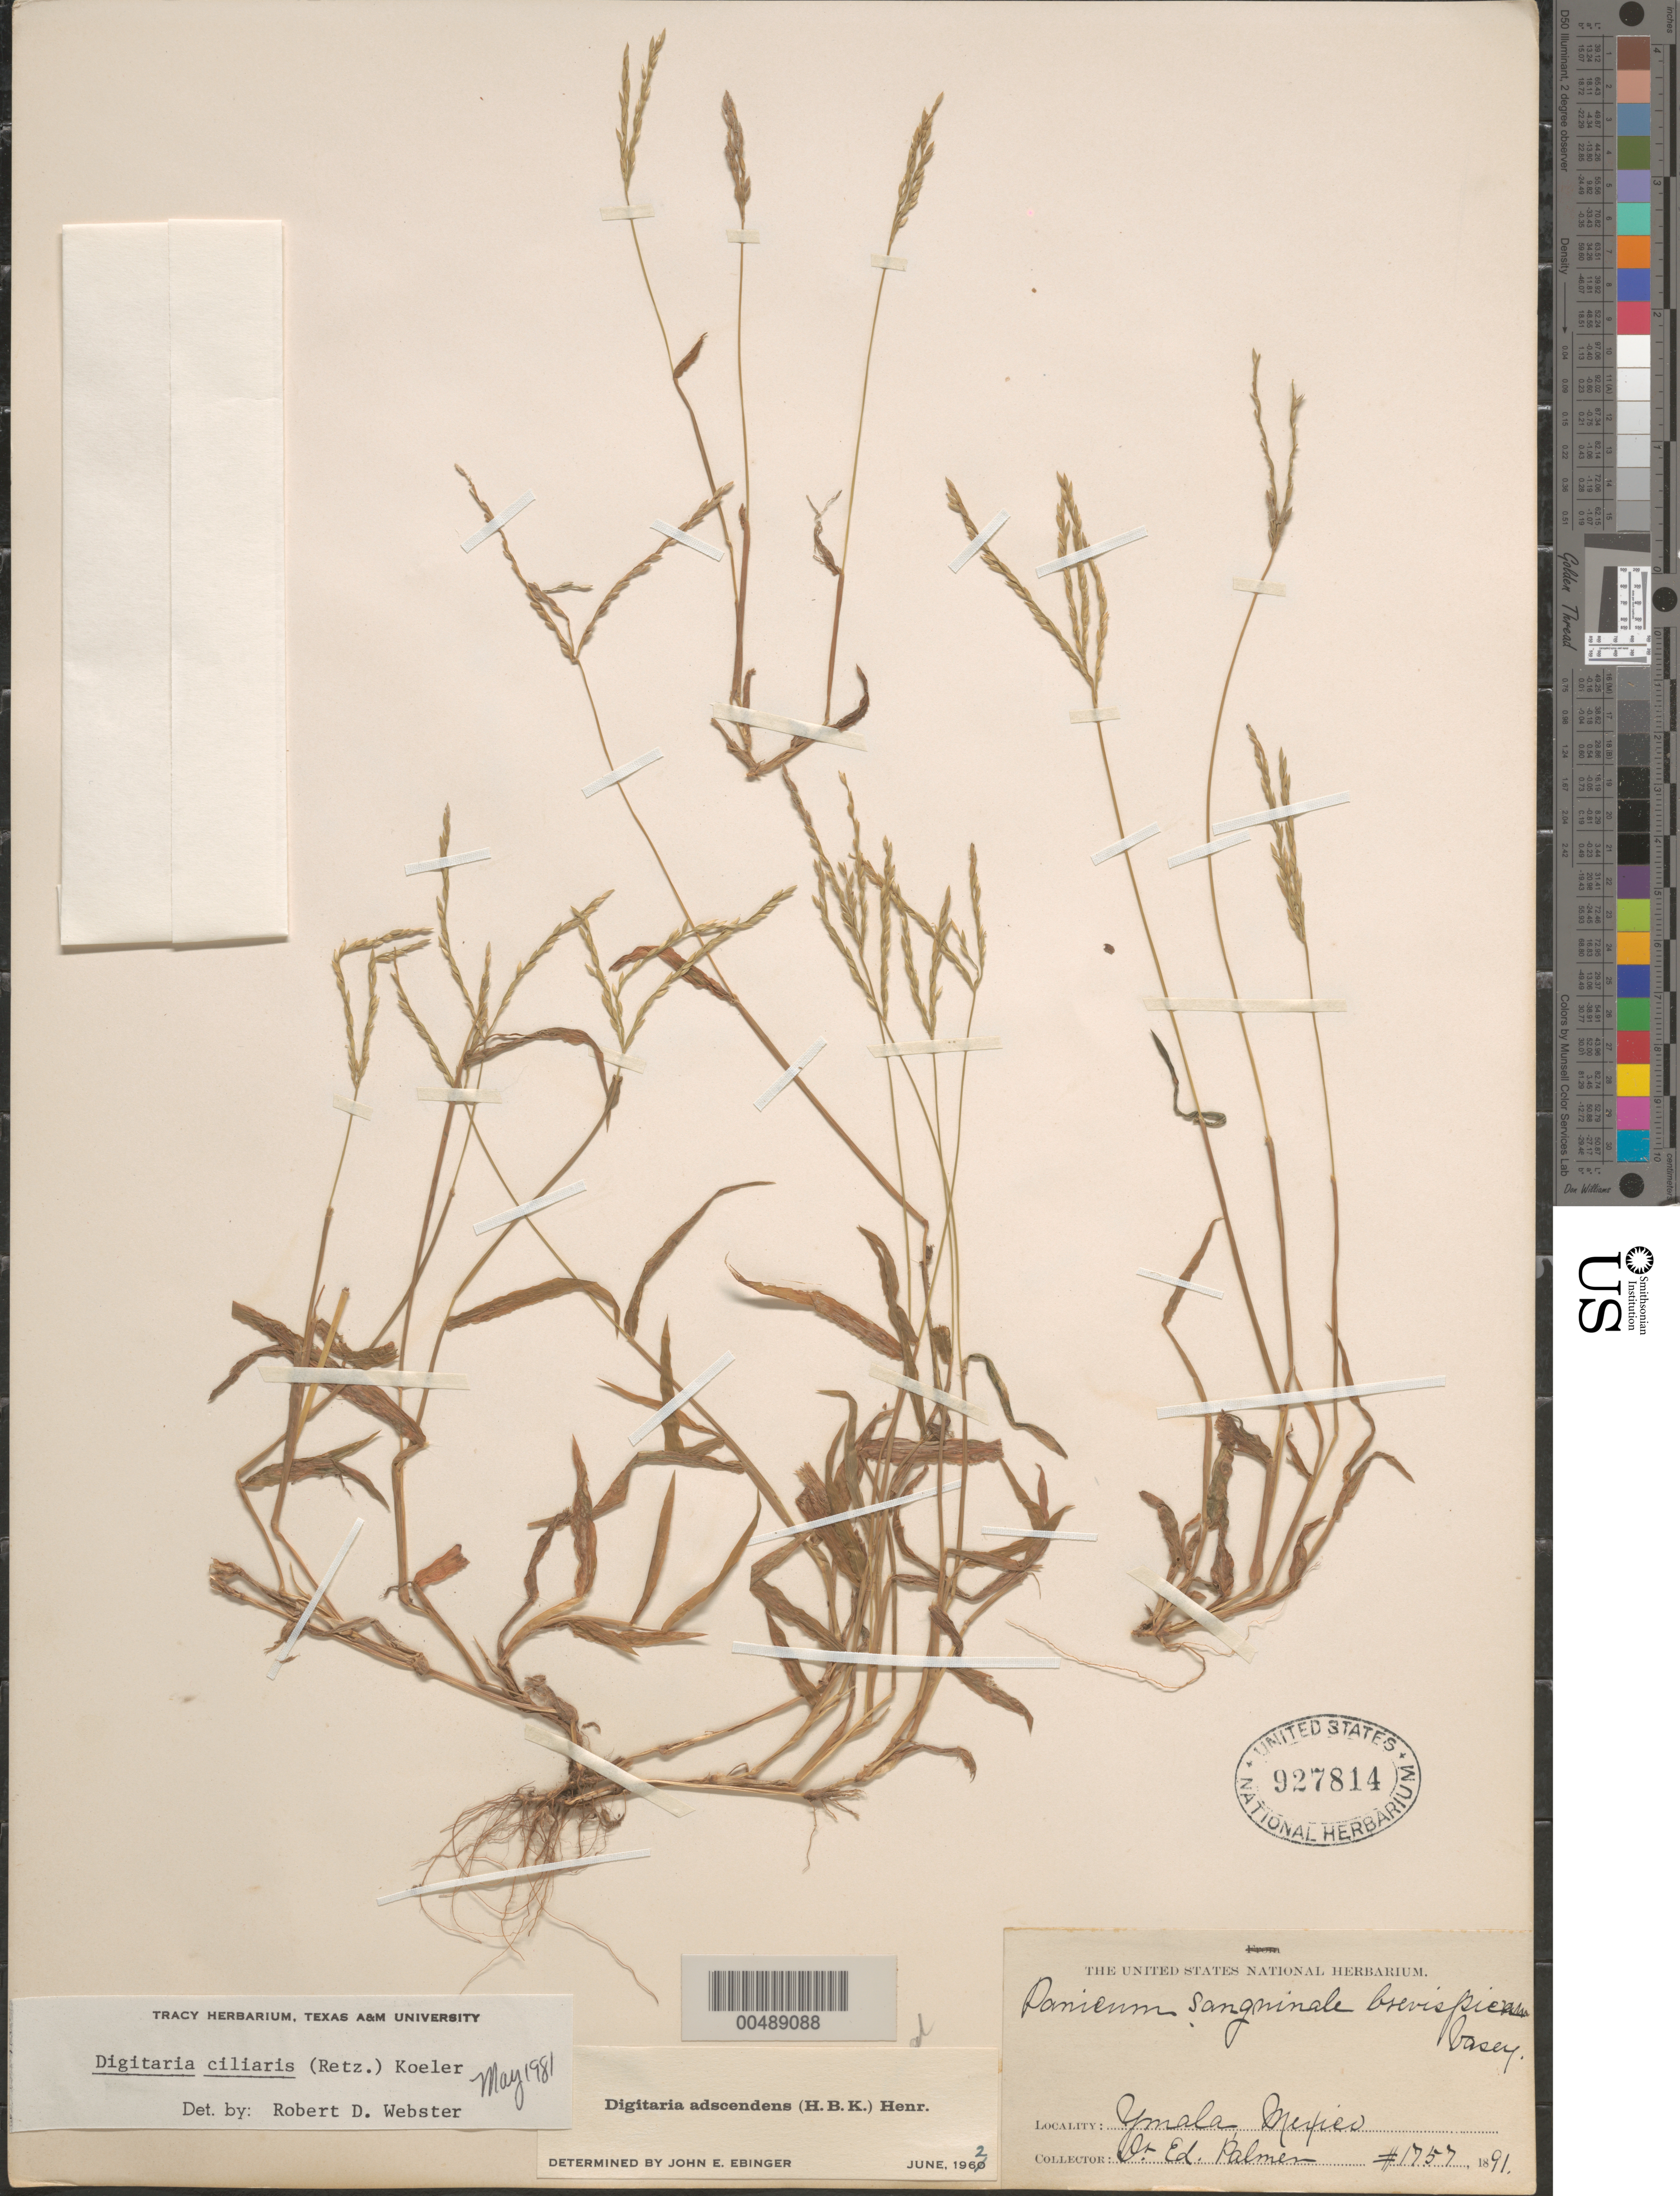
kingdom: Plantae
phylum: Tracheophyta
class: Liliopsida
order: Poales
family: Poaceae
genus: Digitaria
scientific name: Digitaria ciliaris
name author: (Retz.) Koeler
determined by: Webster, Robert D.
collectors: E. Palmer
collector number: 1757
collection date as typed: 1891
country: Mexico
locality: Ymala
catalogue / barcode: US 927814